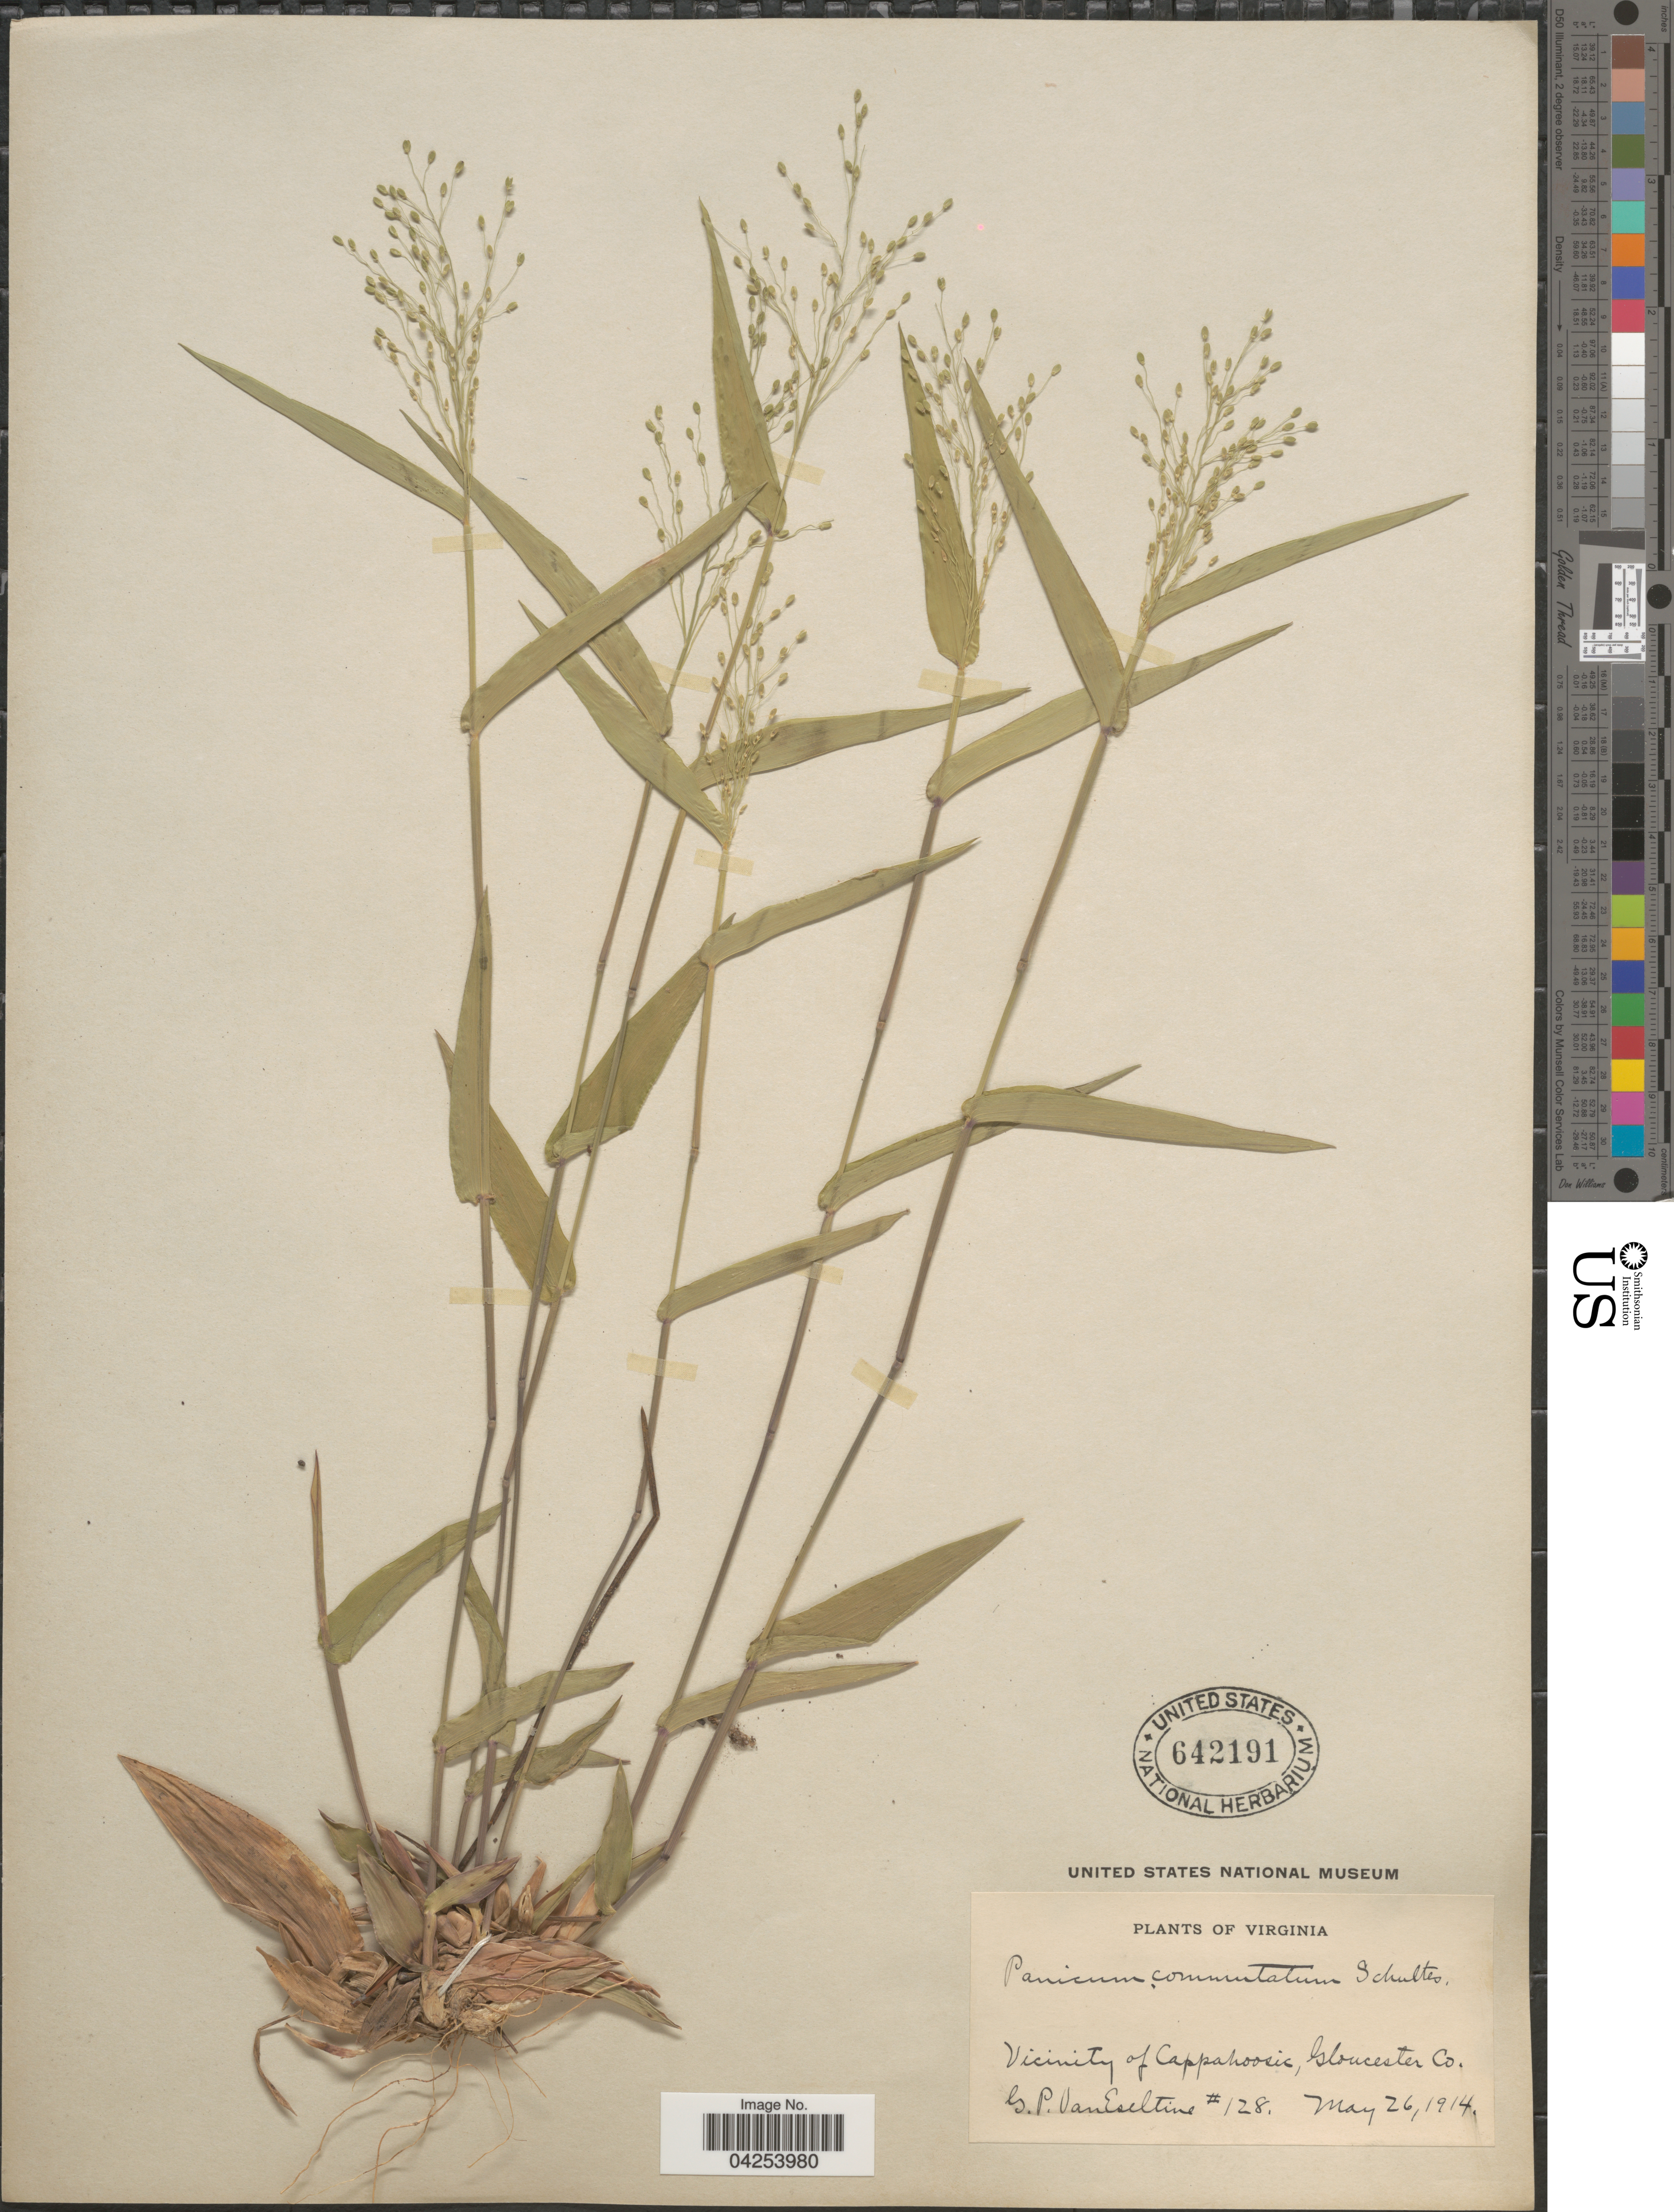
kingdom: Plantae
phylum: Tracheophyta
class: Liliopsida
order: Poales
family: Poaceae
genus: Dichanthelium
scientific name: Dichanthelium commutatum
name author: (Schult.) Gould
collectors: G. P. Van Eseltine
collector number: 128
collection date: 1914-05-26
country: United States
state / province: Virginia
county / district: Gloucester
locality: Vicinity of Cappahoosic, Gloucester Co.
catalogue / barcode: US 642191